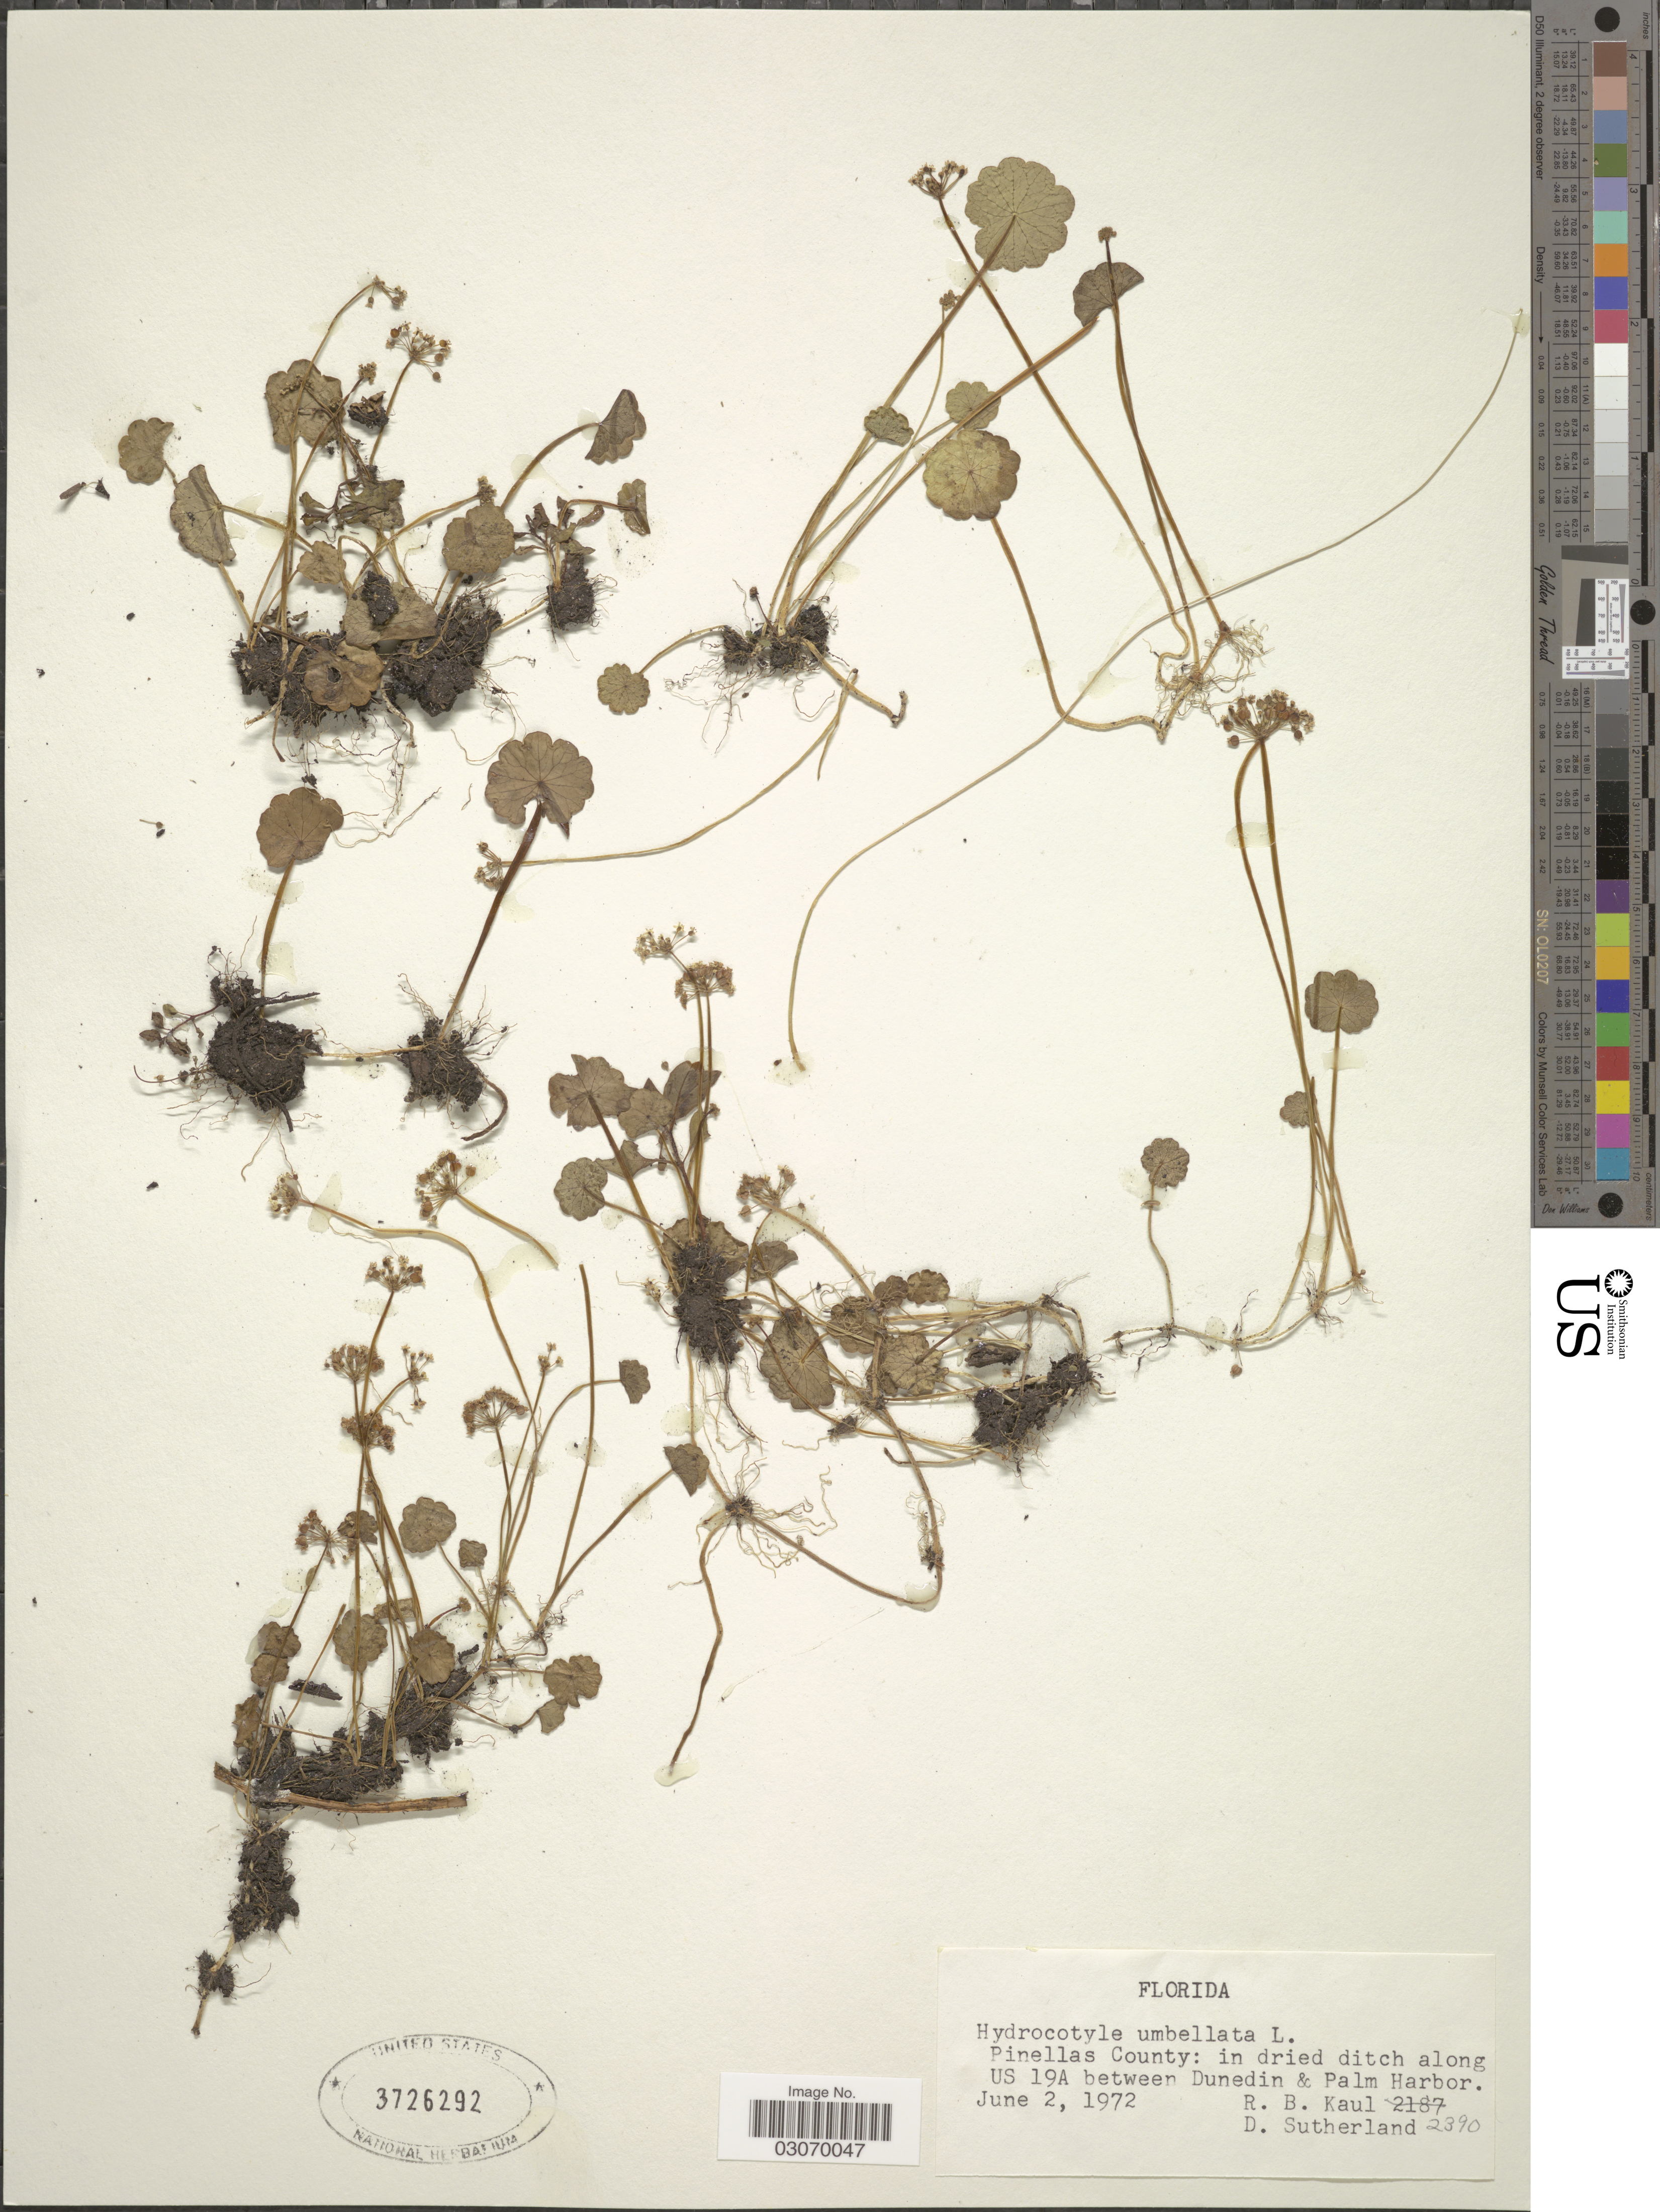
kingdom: Plantae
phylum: Tracheophyta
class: Magnoliopsida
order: Apiales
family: Araliaceae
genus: Hydrocotyle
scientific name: Hydrocotyle umbellata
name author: L.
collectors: R. Kaul & D. Sutherland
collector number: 2390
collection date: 1972-06-02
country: United States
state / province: Florida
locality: Pinellas County: in dried ditch along US 19A between Dunedin & Palm Harbor.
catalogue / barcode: US 3726292